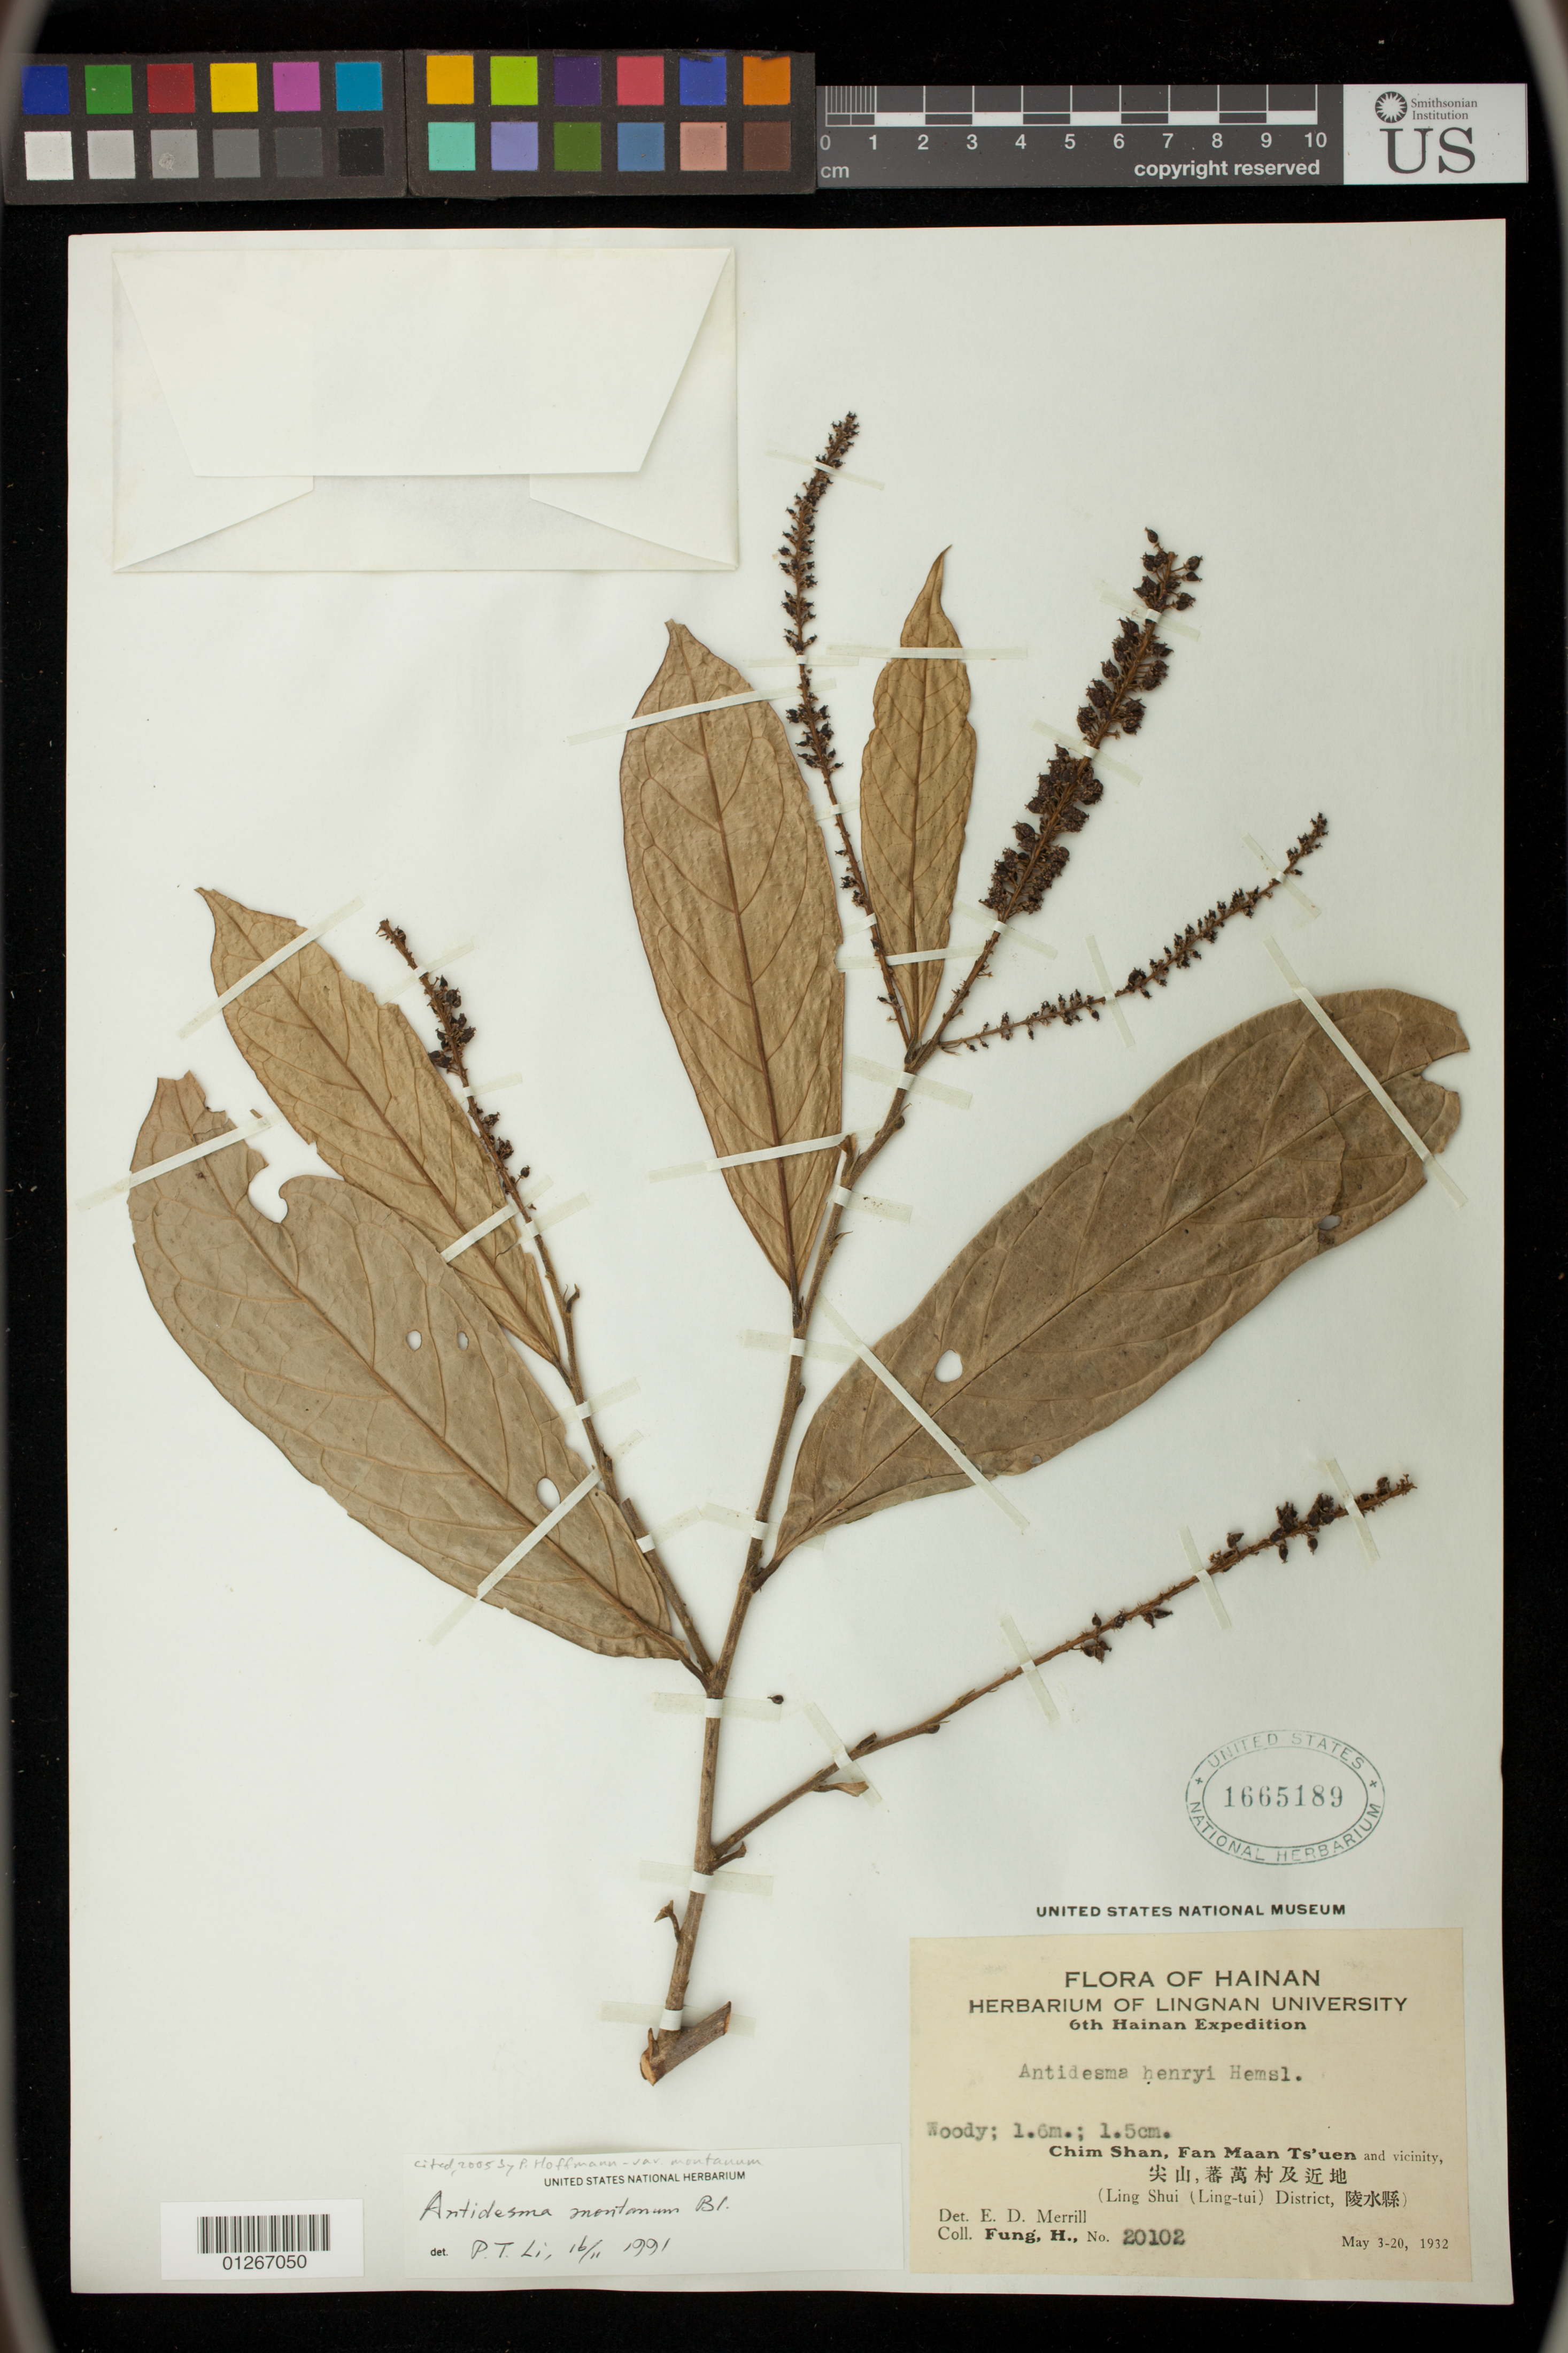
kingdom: Plantae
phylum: Tracheophyta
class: Magnoliopsida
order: Malpighiales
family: Phyllanthaceae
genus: Antidesma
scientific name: Antidesma montanum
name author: Blume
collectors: H. L. Fung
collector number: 20102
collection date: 1932-05-03/1932-05-20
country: China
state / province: Hainan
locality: Chim Shan, Fan Maan Ts'uen and vicinity, Lung Shui (Ling-tui) District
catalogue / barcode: US 1665189